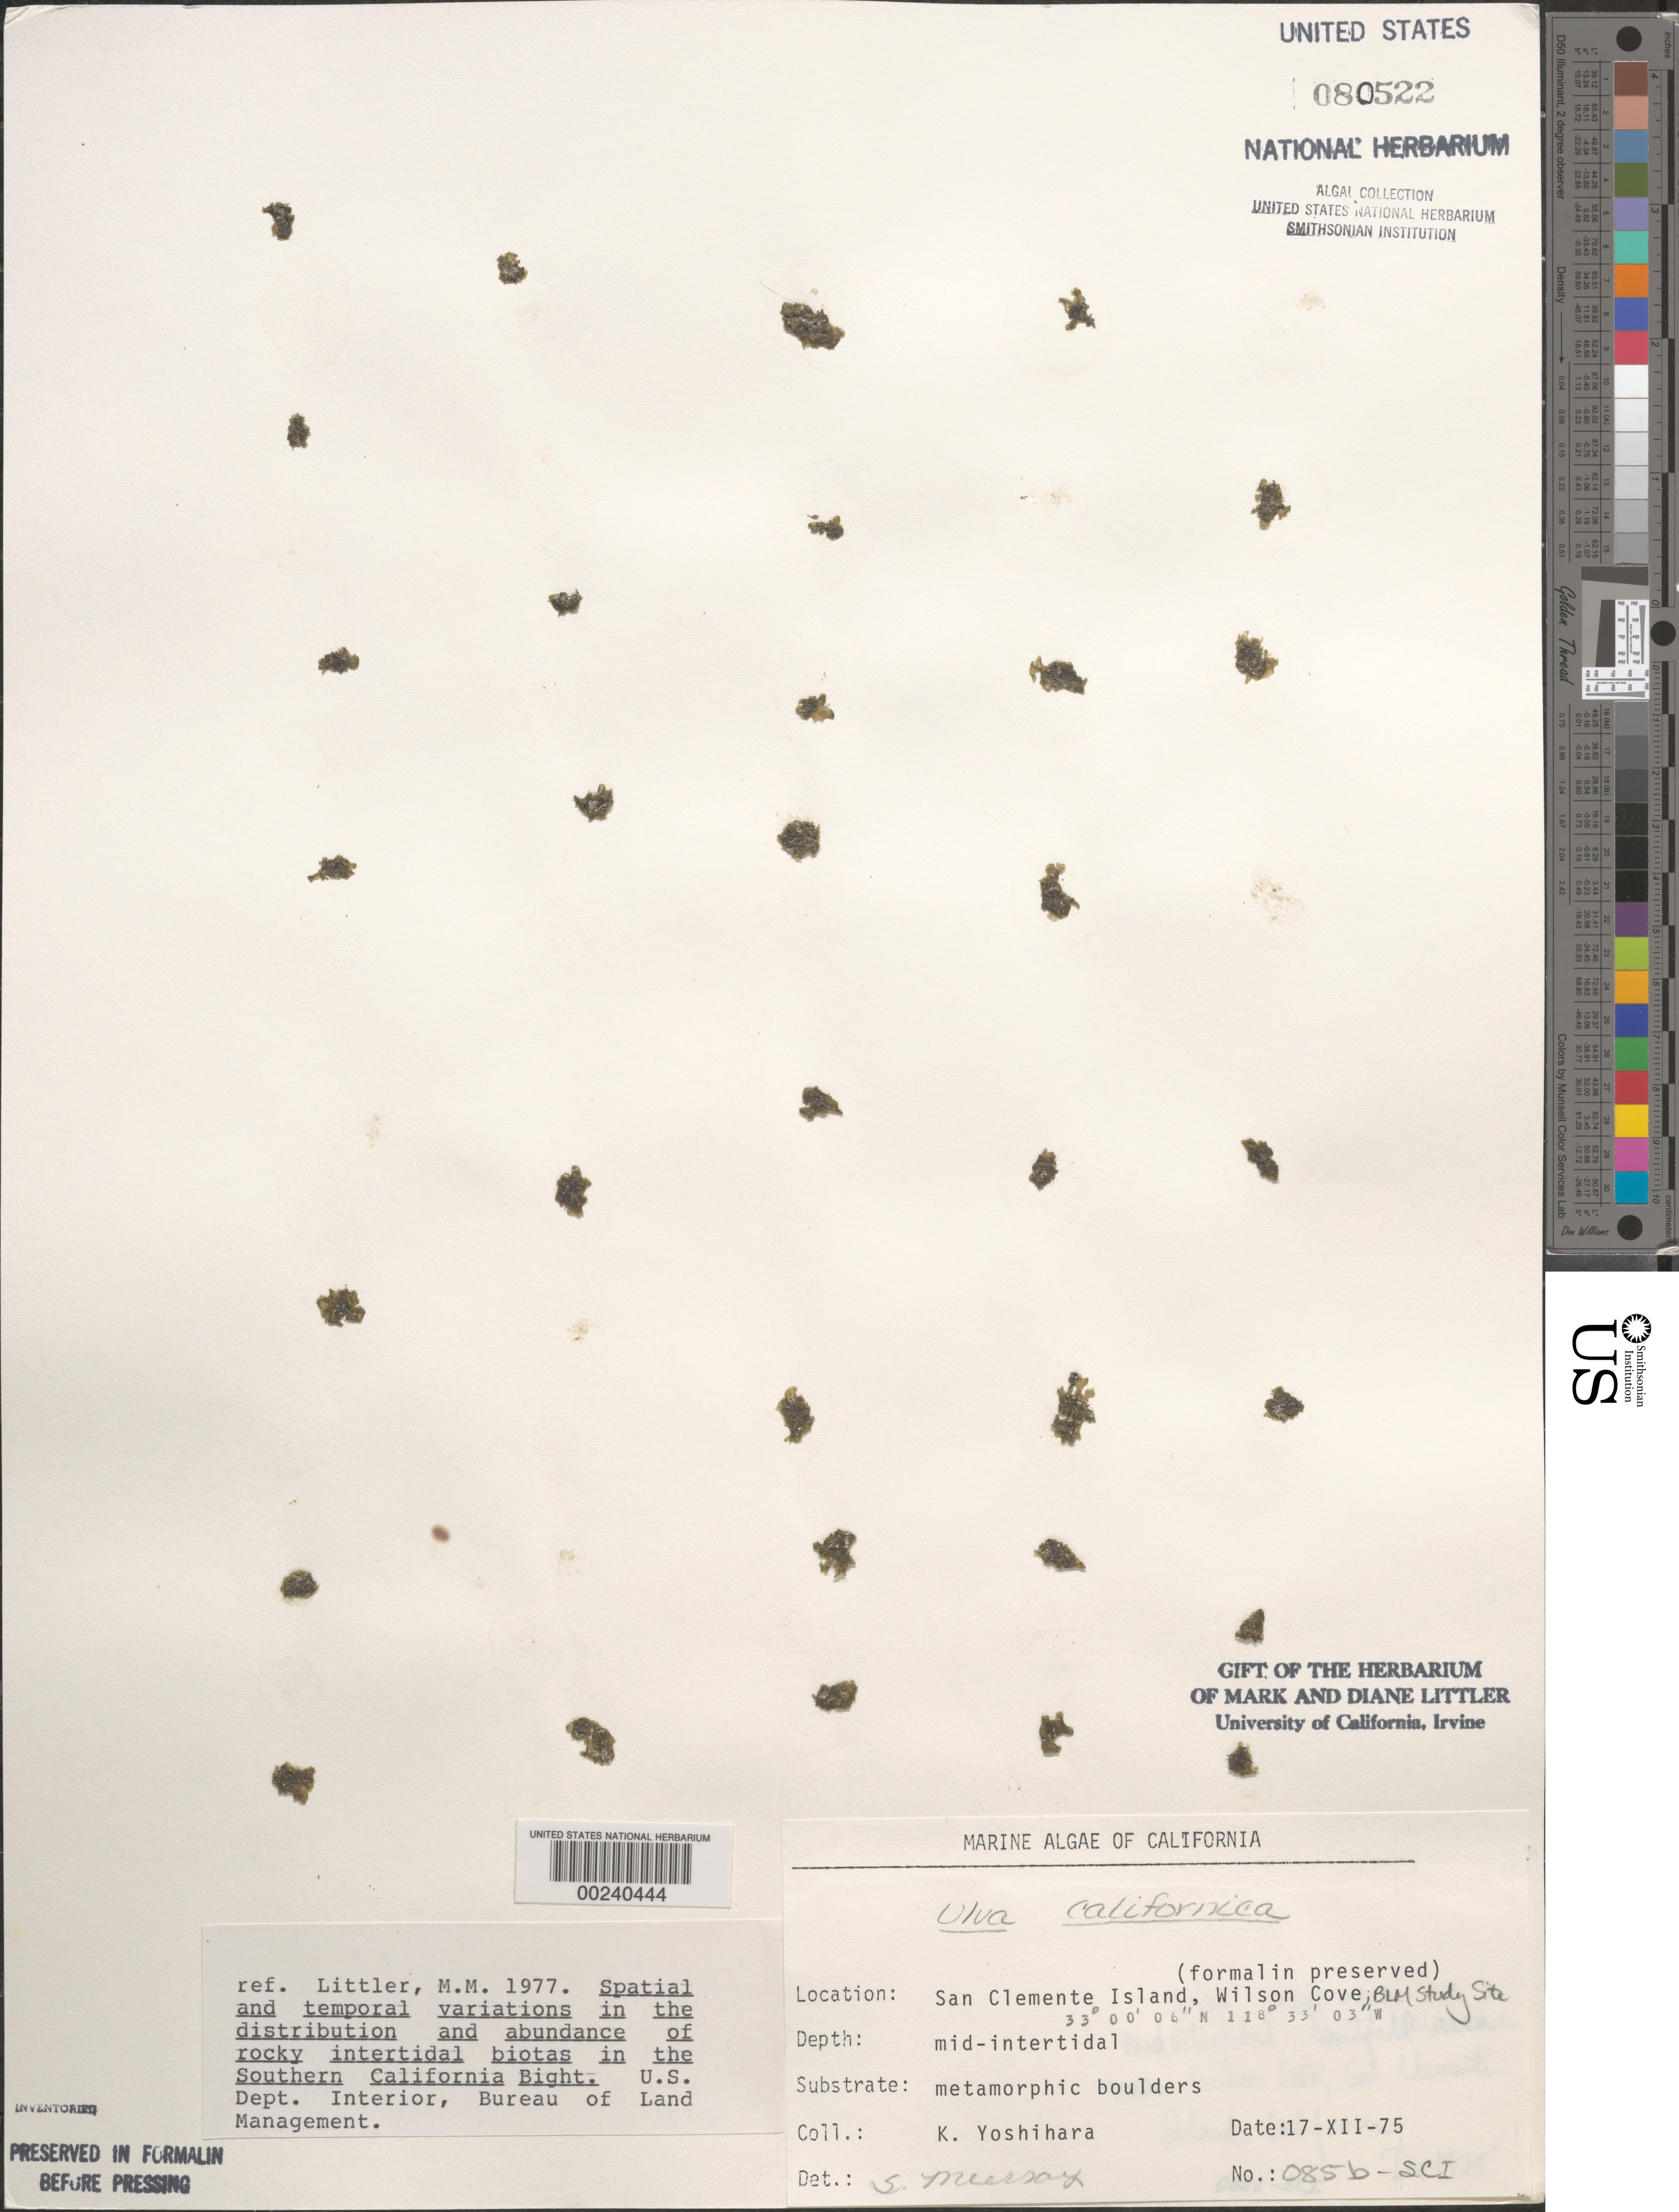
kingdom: Plantae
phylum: Chlorophyta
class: Ulvophyceae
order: Ulvales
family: Ulvaceae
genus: Ulva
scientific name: Ulva californica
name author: N.Wille in Collins et al.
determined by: Murray, S. N.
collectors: K. Yoshihara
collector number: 085b-sci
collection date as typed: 17 Dec 1975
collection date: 1975-12-17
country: United States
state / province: California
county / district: Los Angeles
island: San Clemente Island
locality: Wilson Cove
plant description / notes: BLM-SOCALBIGHT Rocky Intertidal Survey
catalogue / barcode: US 80522